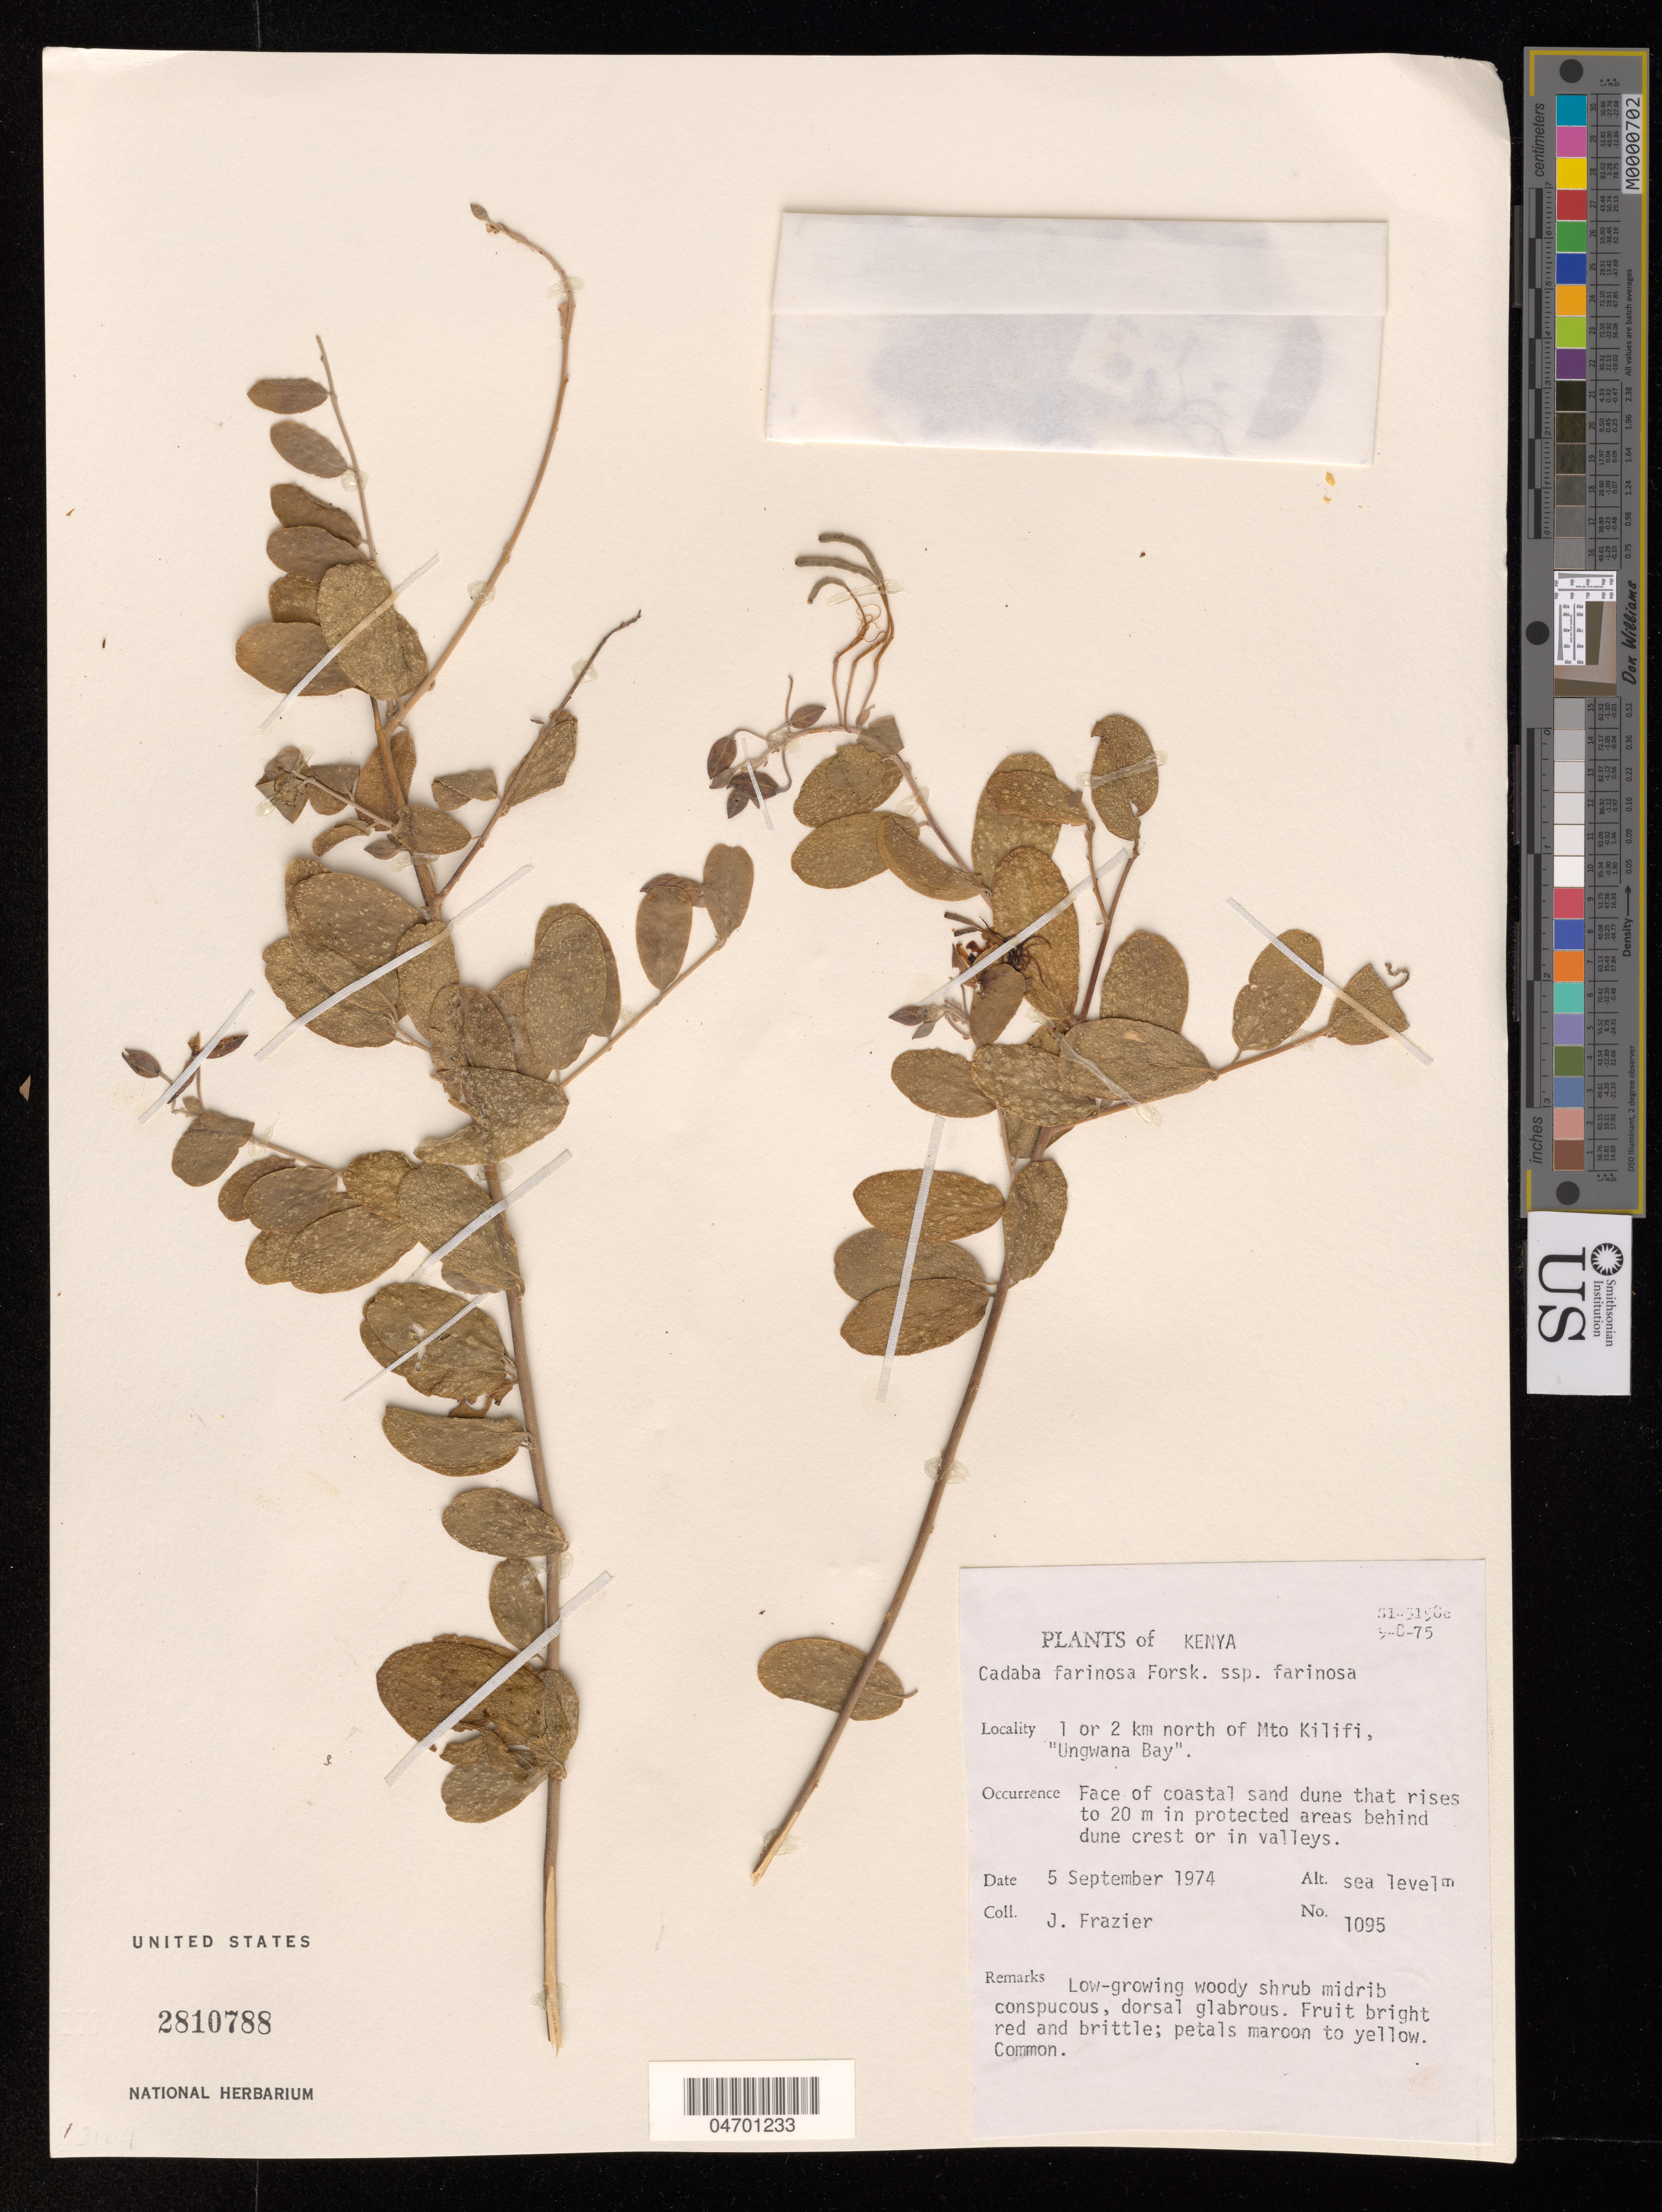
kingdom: Plantae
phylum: Tracheophyta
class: Magnoliopsida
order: Brassicales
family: Capparaceae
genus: Cadaba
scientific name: Cadaba farinosa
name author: Forssk.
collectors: J. Frazier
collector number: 1095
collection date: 1974-09-05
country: Kenya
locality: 1 or 2 km north of Mto Kilifi, "Ungwana Bay". Face of coastal sand dune that rises to 20 m in protected areas behind dune crest or in valleys.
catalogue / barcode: US 2810788